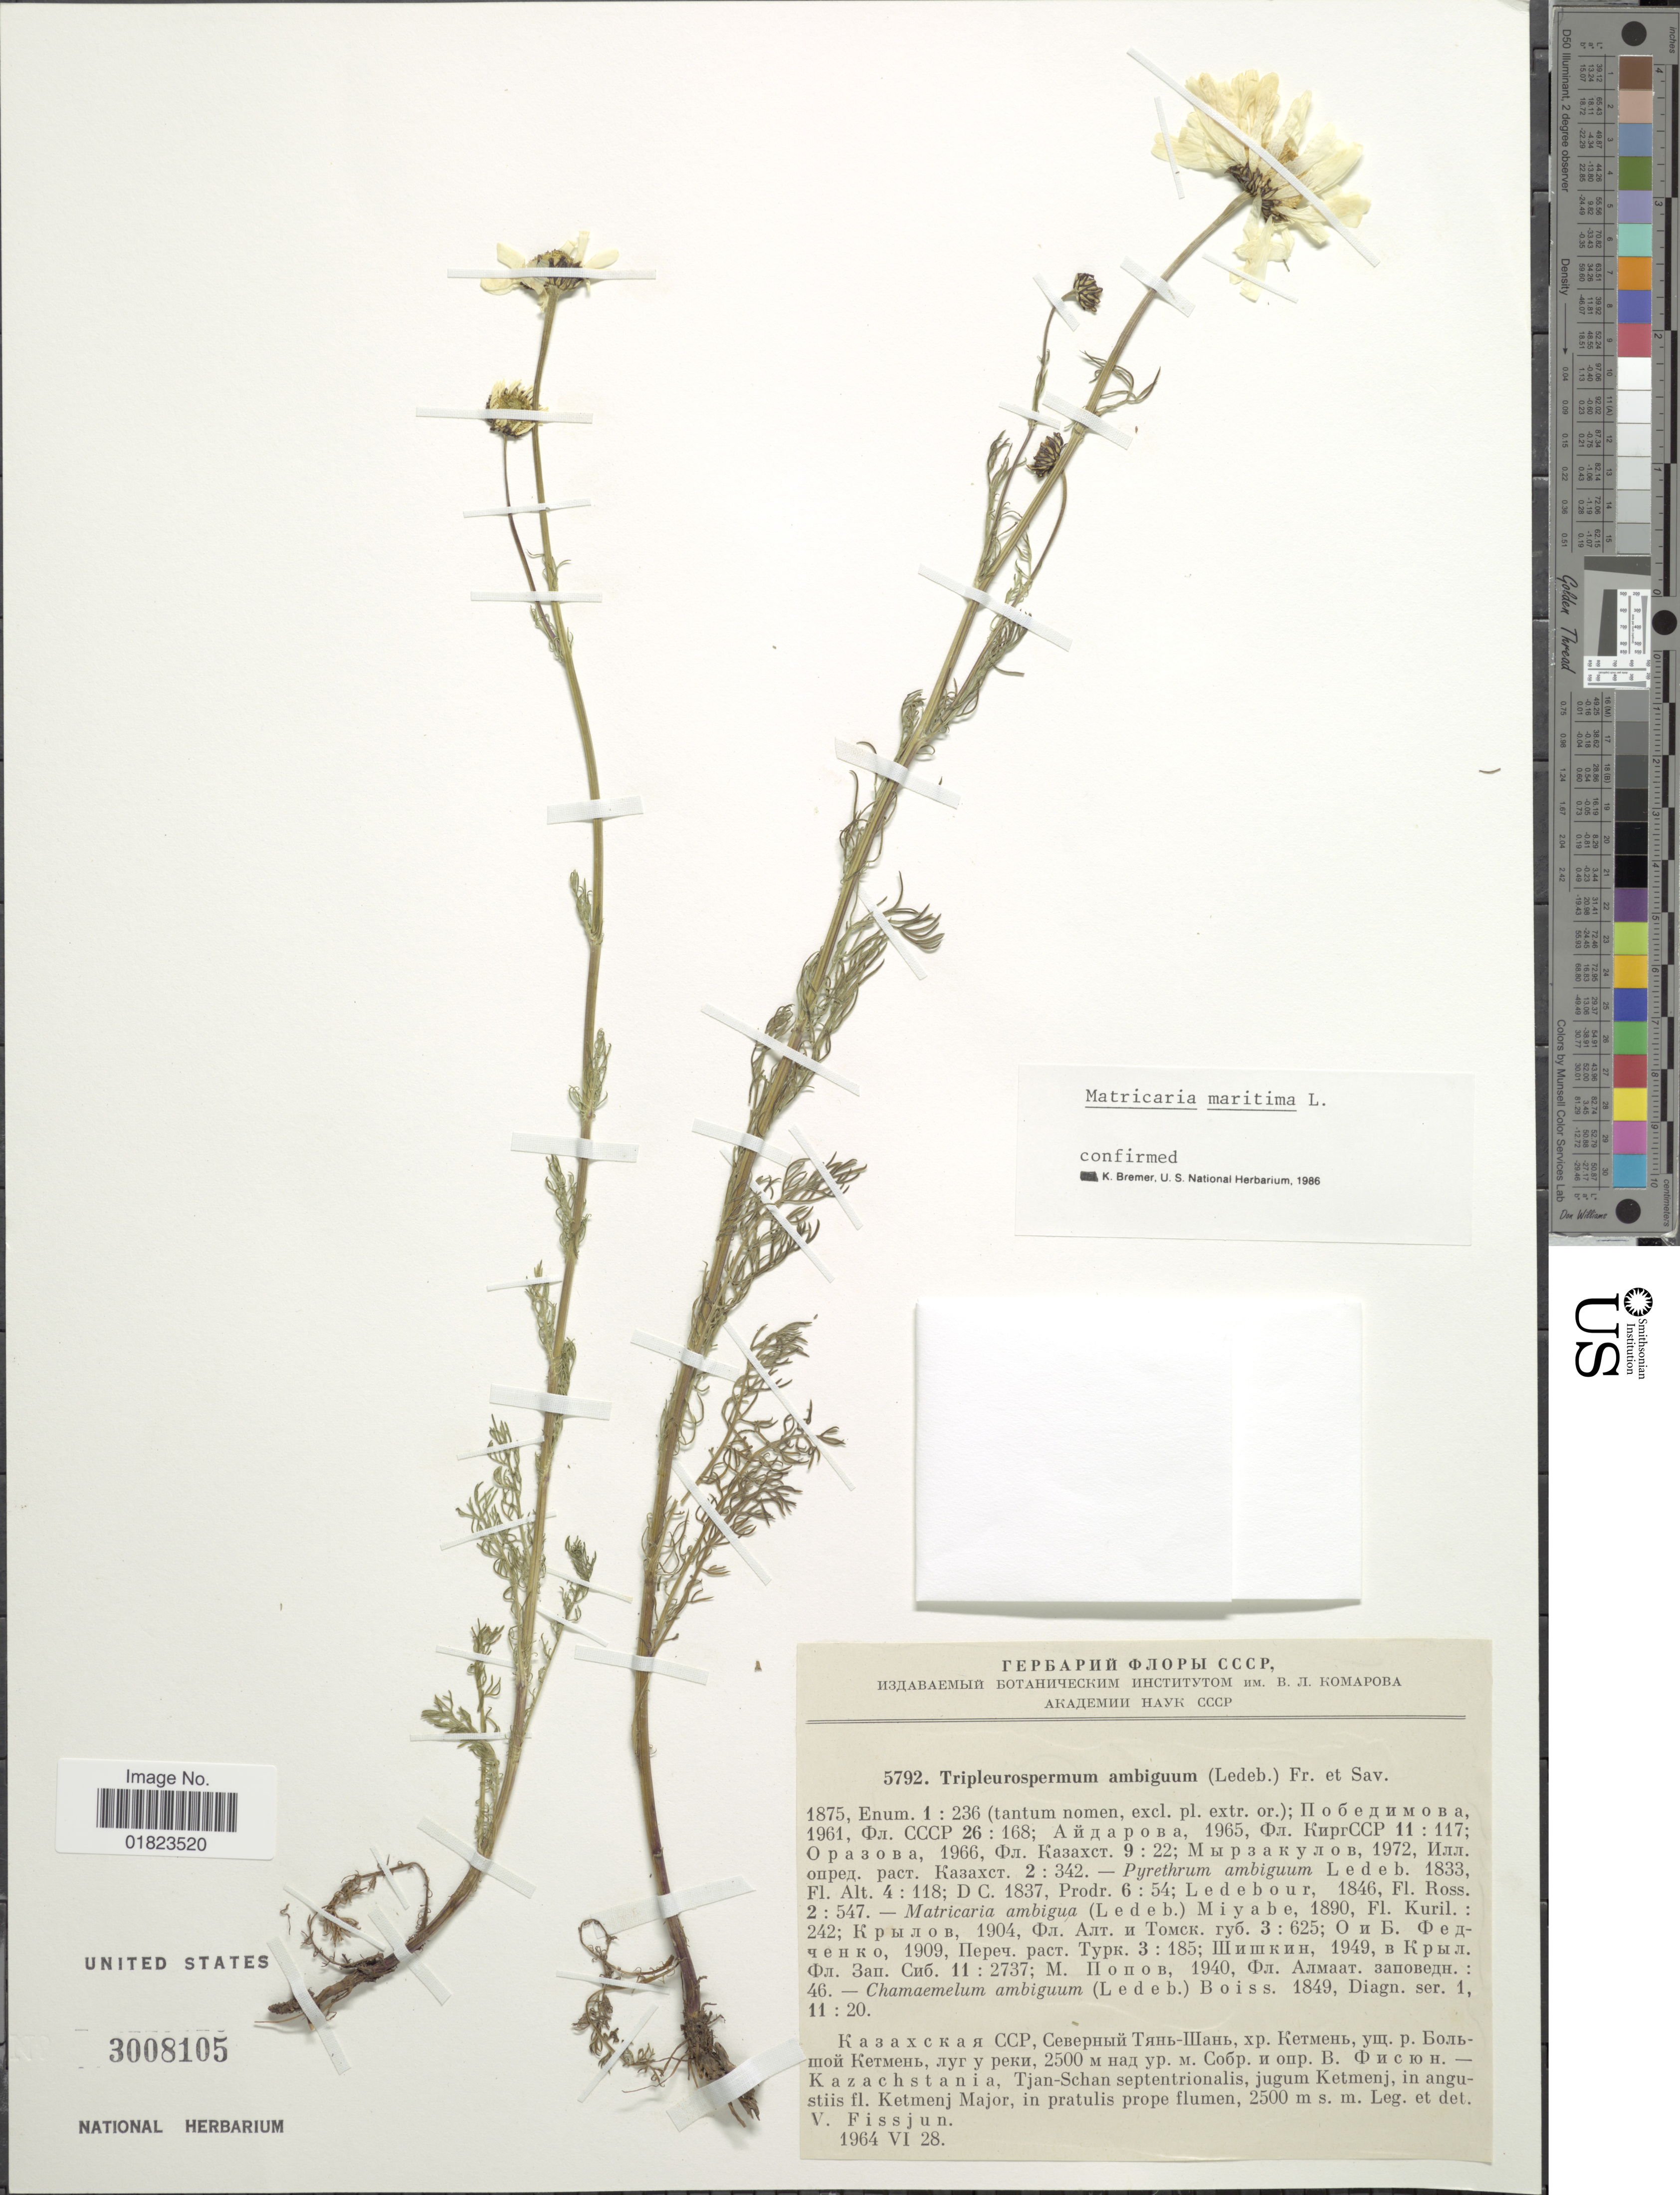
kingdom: Plantae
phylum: Tracheophyta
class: Magnoliopsida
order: Asterales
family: Asteraceae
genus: Tripleurospermum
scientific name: Tripleurospermum maritimum subsp. maritimum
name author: (L.) W.D.J. Koch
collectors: V. Fissjun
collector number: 5792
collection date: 1964-06-28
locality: Kazachstania, Tjan-Schan septentrionalis, jugum Ketmenj, in angustiis, Ketmenj Major, in pratulis prope flumen.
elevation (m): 2500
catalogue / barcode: US 3008105